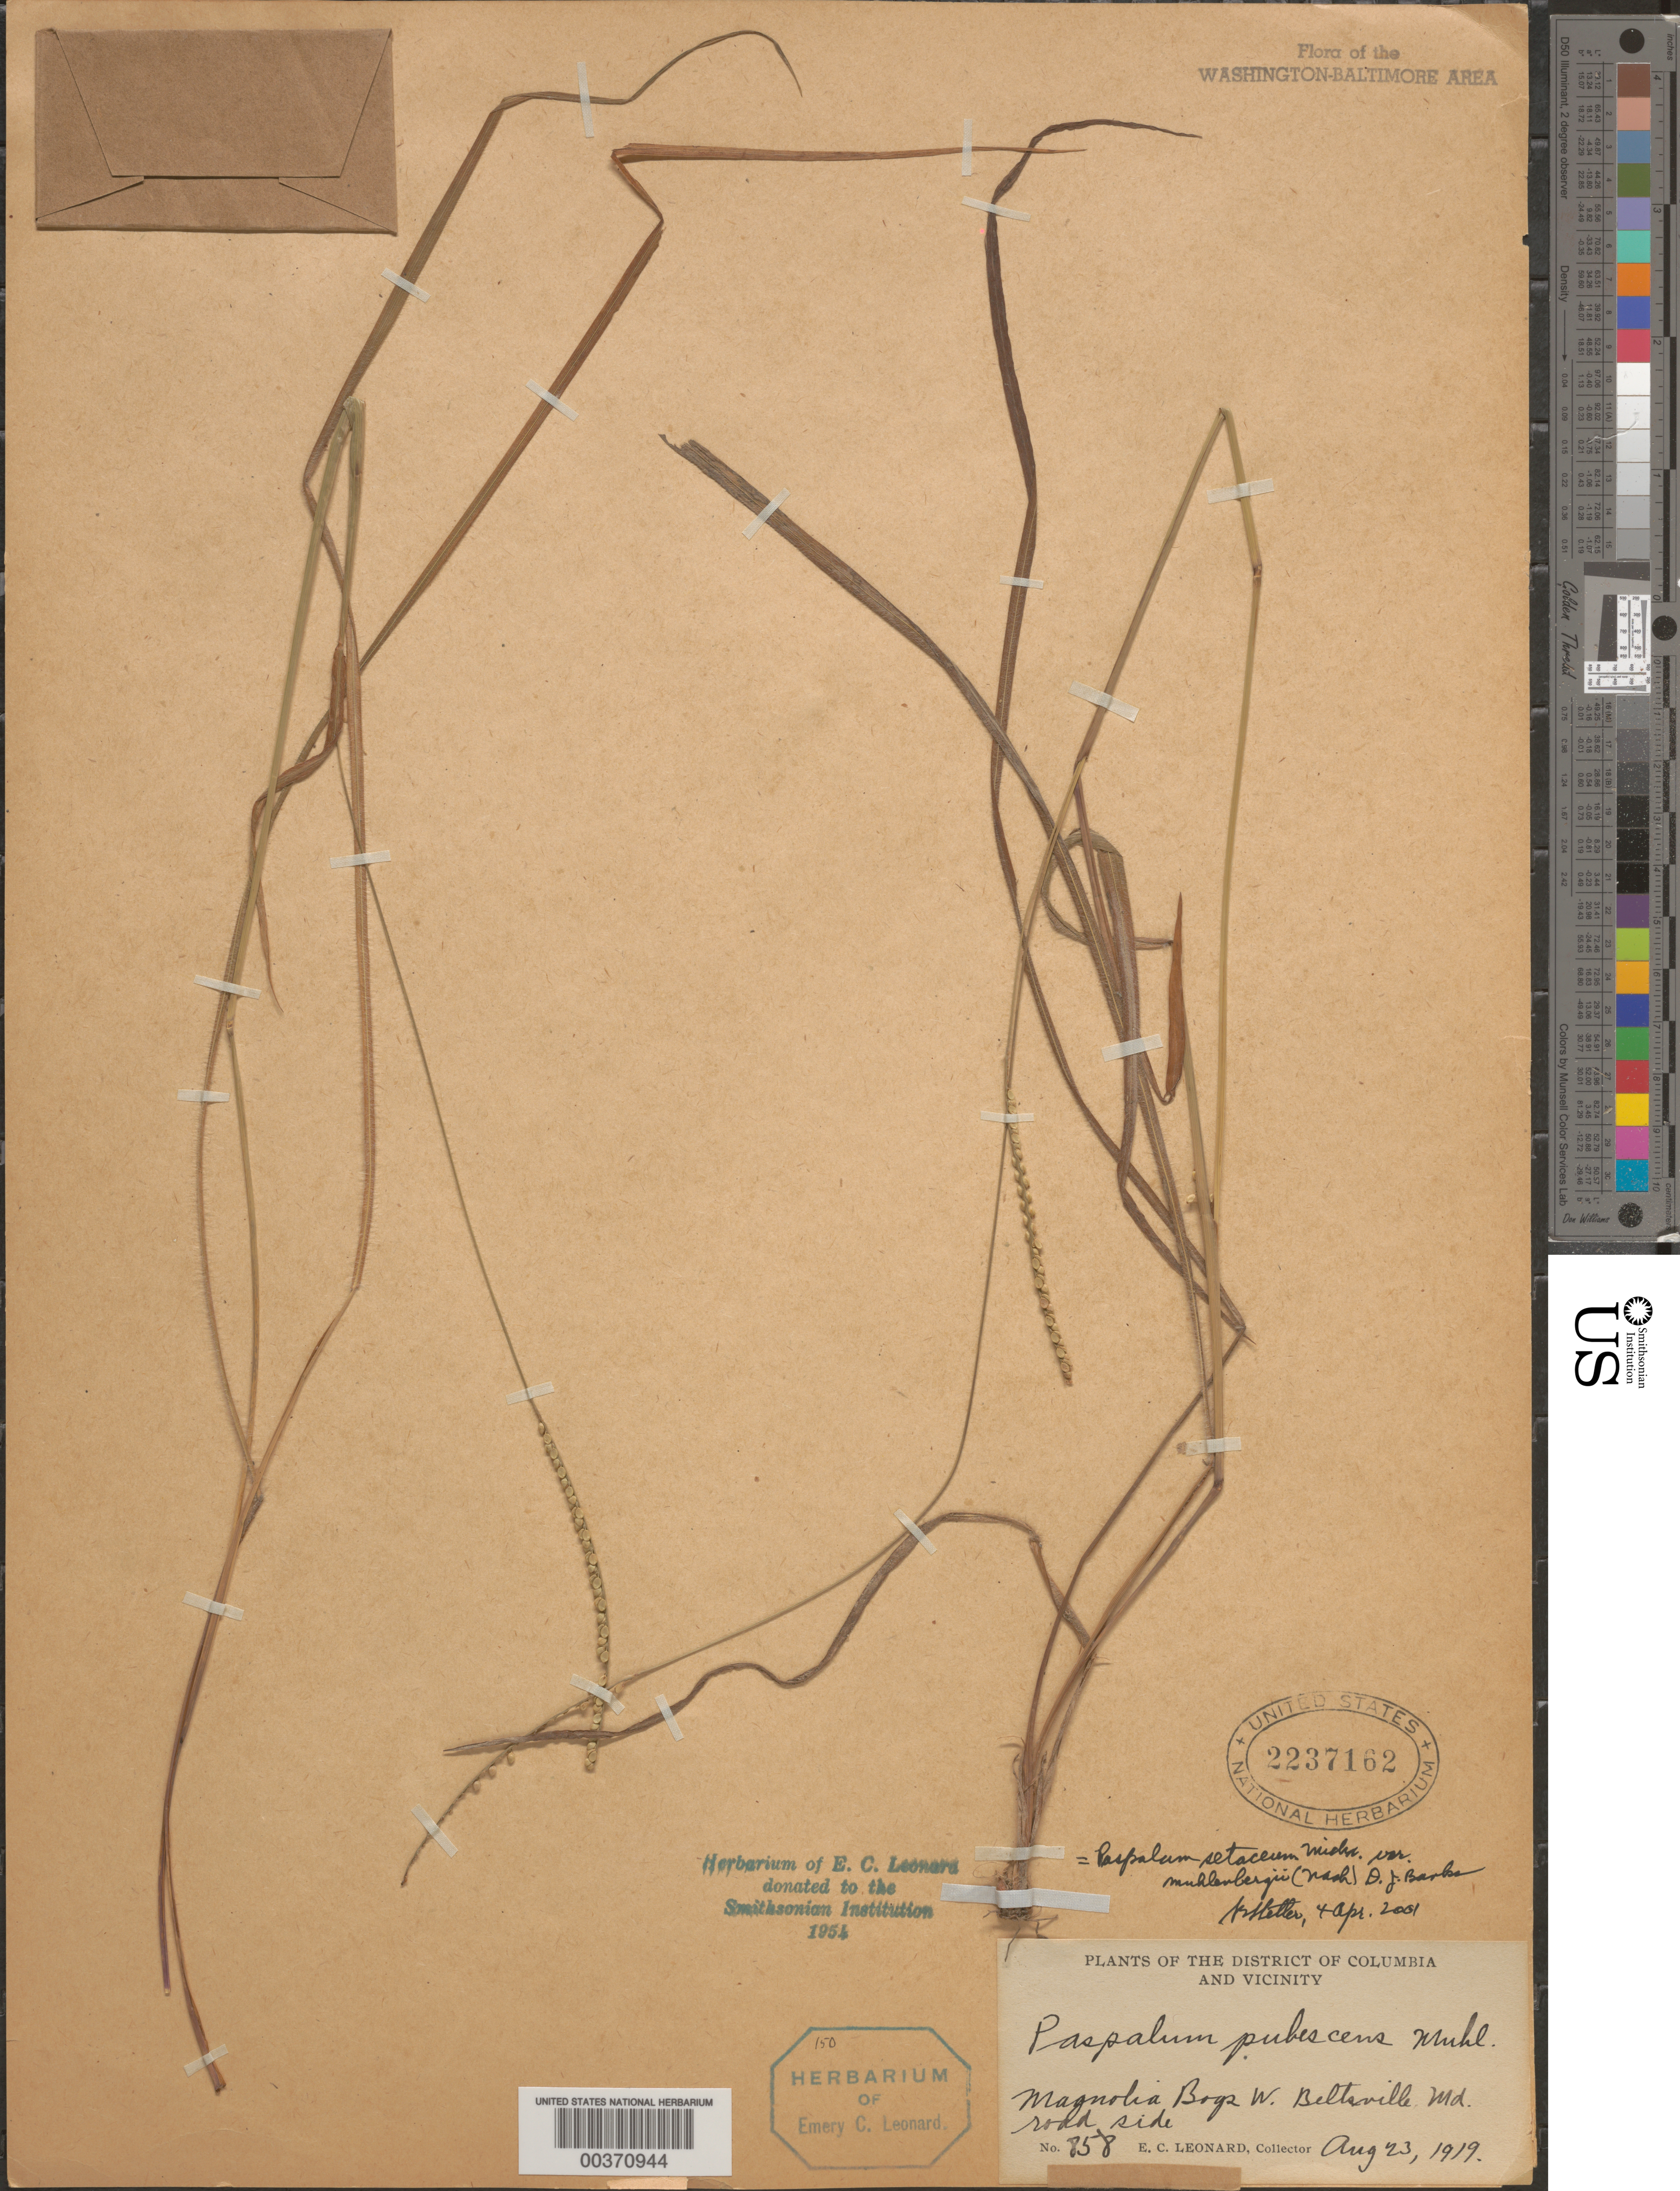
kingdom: Plantae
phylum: Tracheophyta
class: Liliopsida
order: Poales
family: Poaceae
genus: Paspalum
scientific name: Paspalum setaceum var. muhlenbergii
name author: (Nash) D.J. Banks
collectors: E. C. Leonard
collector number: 858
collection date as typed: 23 Aug 1919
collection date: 1919-08-23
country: United States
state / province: Maryland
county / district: Prince George's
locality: Magnolia Bogs, west of Beltsville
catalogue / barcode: US 2237162